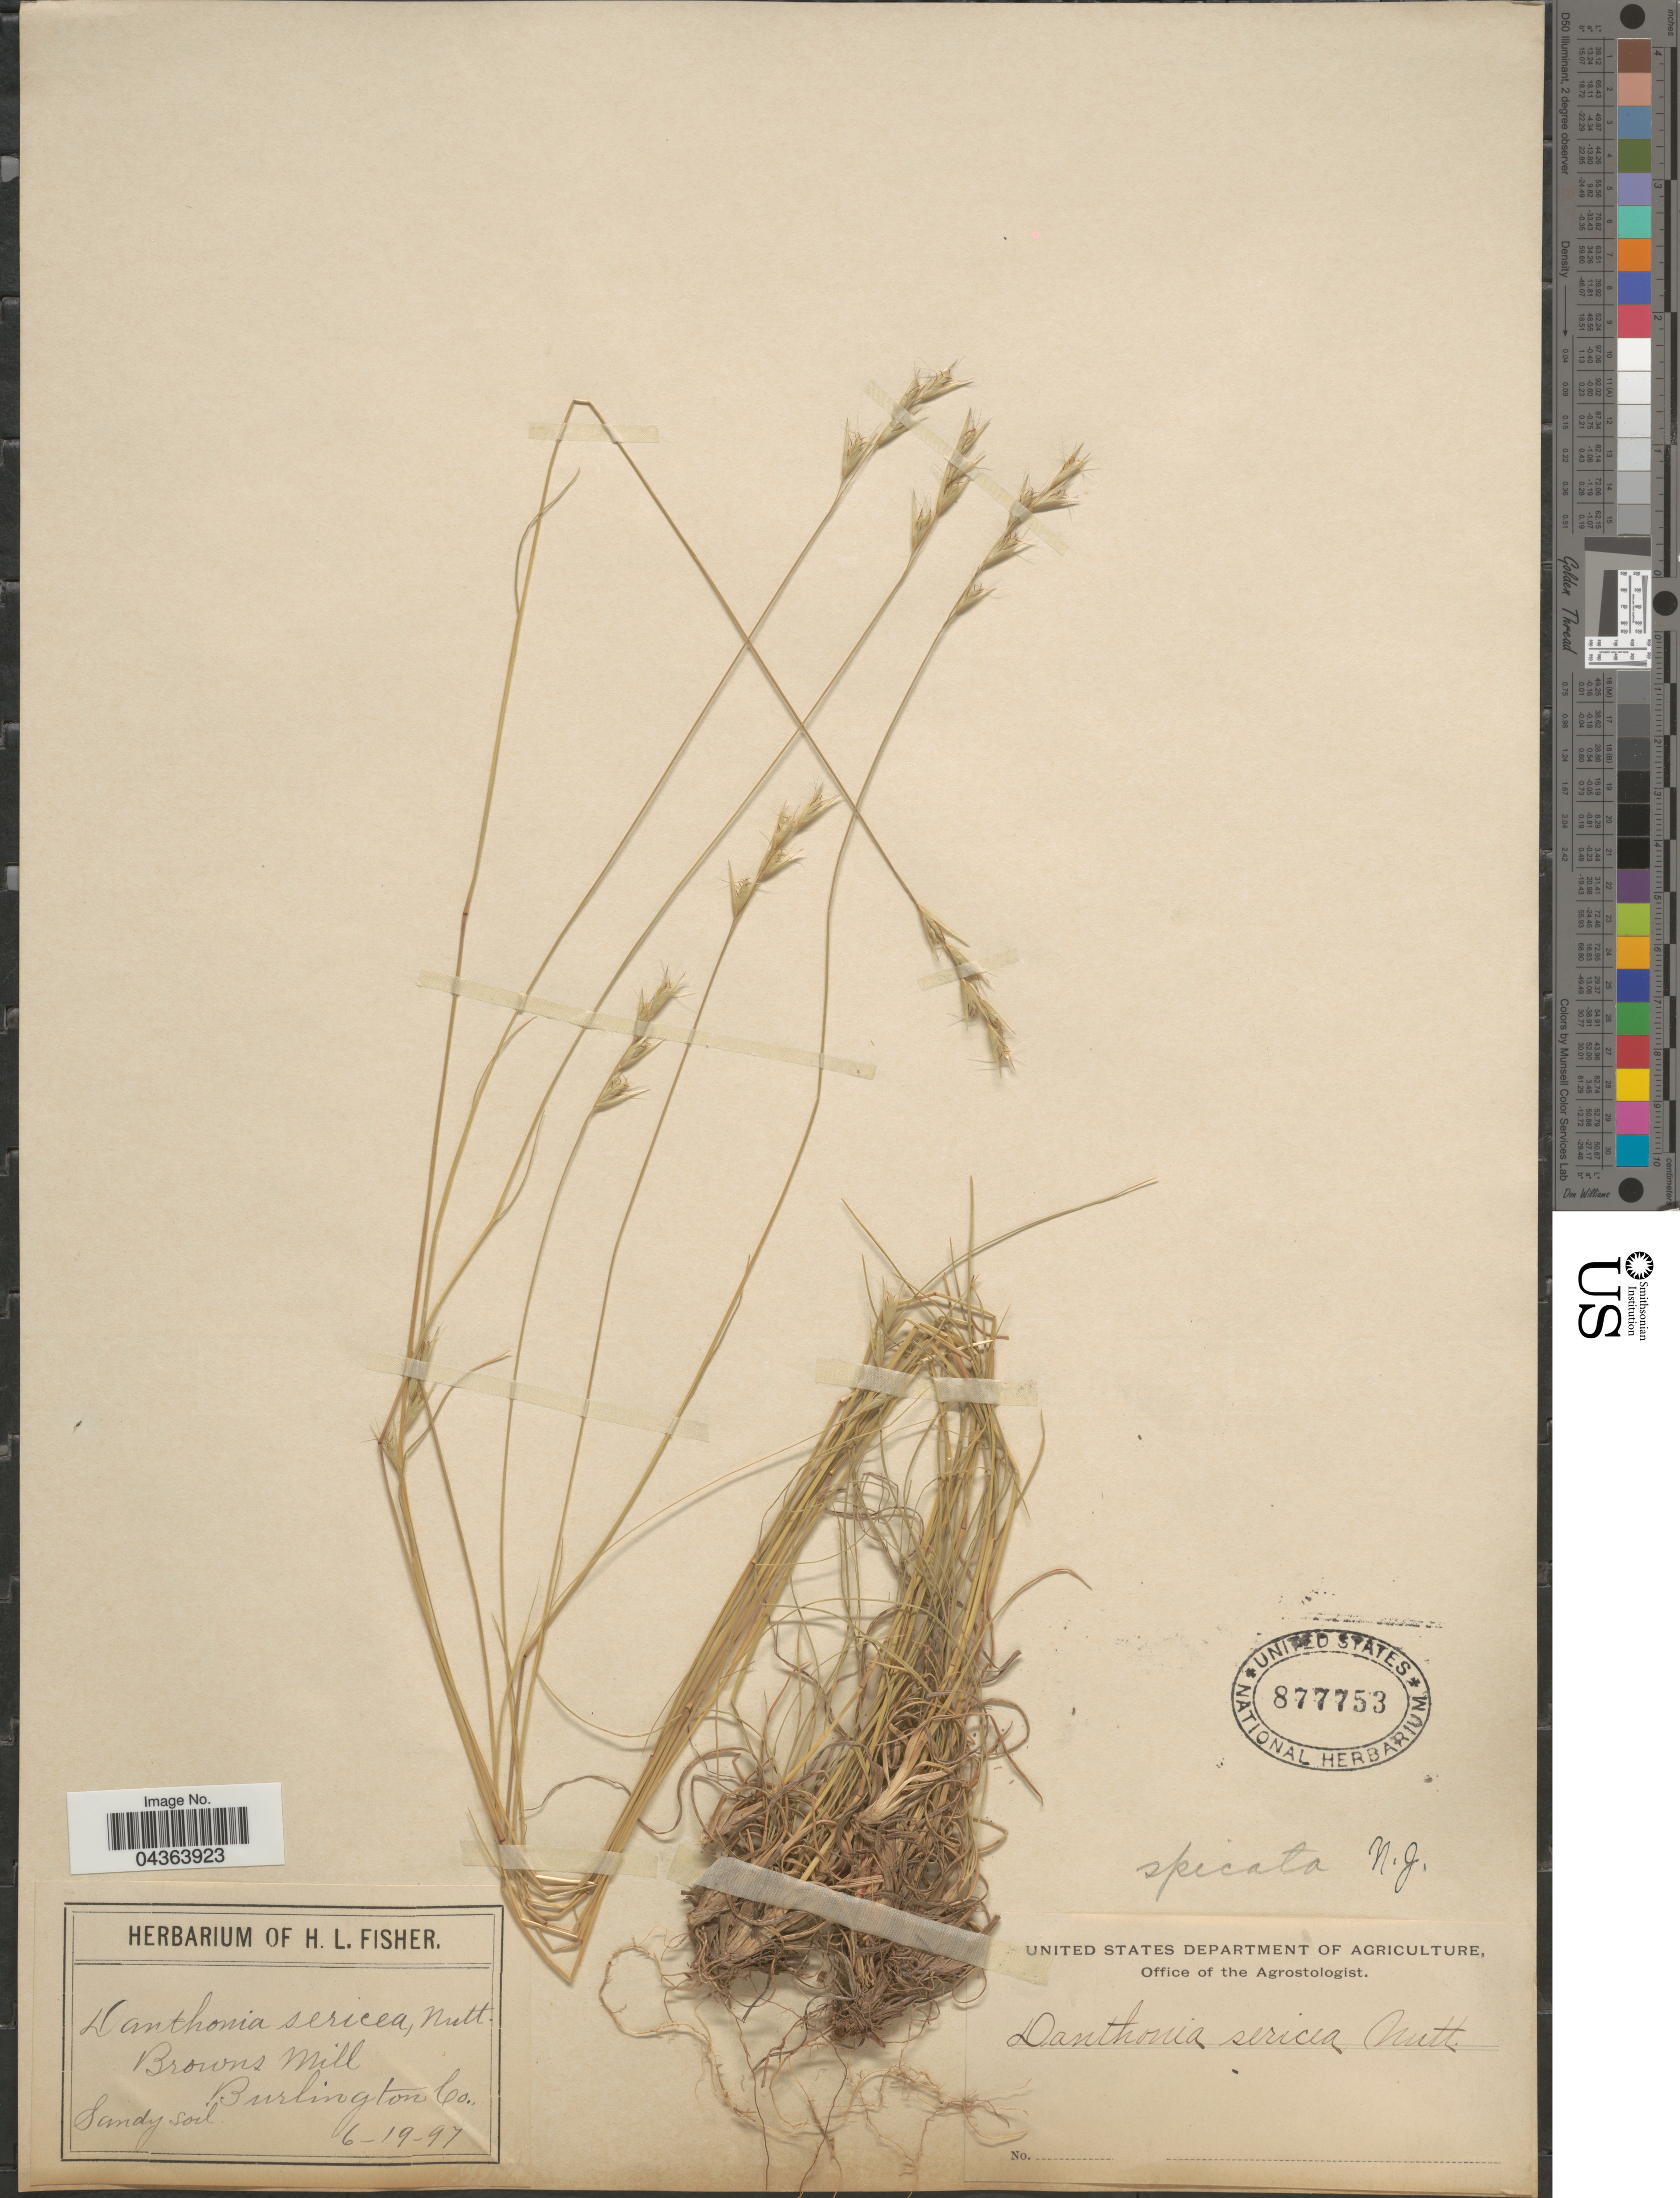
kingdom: Plantae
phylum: Tracheophyta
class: Liliopsida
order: Poales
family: Poaceae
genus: Danthonia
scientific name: Danthonia spicata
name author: (L.) P. Beauv. ex Roem. & Schult.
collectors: ex herb. of H. L. Fisher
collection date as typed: Transcribed d/m/y: 19/6/97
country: United States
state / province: New Jersey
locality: Browns Mill. Burlington Co.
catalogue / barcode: US 877753